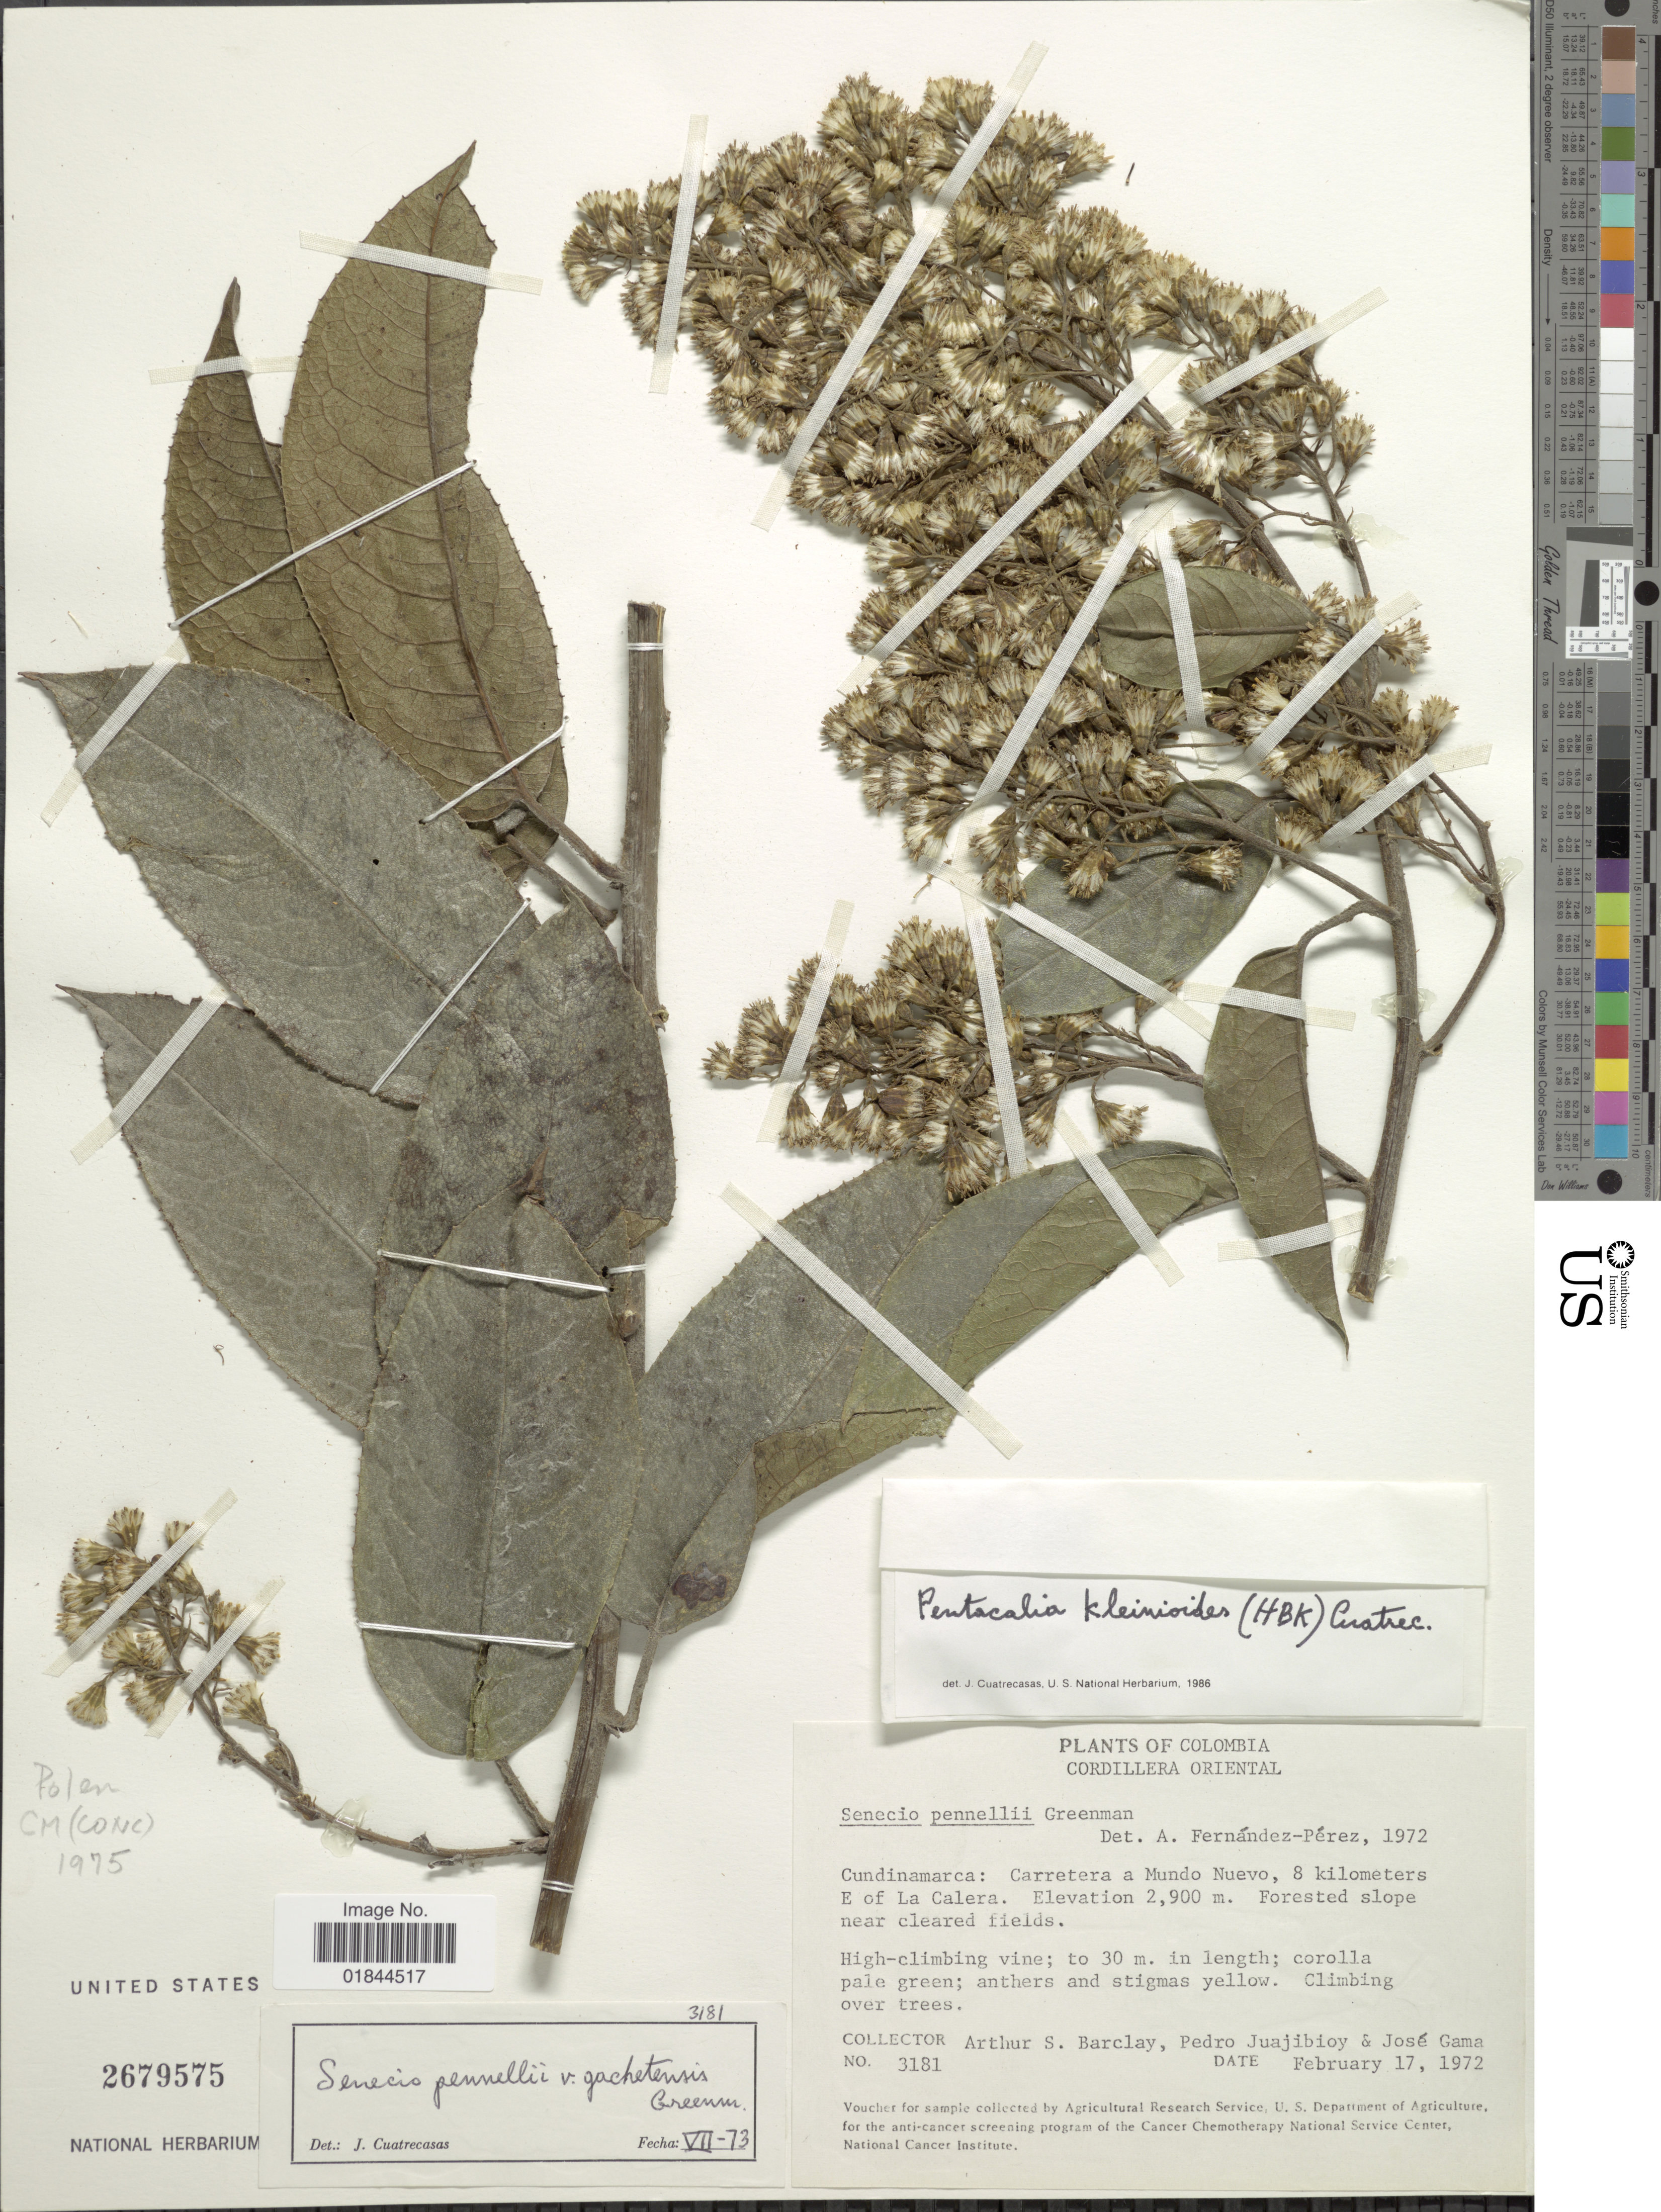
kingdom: Plantae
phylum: Tracheophyta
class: Magnoliopsida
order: Asterales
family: Asteraceae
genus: Pentacalia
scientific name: Pentacalia kleinioides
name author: (Kunth) Cuatrec.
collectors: A. S. Barclay, P. Juajibioy & J. Gama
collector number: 3181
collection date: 1972-02-17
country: Colombia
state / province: Cundinamarca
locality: Cordillera Oriental, Carretera a Mundo Nuevo, 8 kilometers E of La Calera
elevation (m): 2900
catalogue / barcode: US 2679575